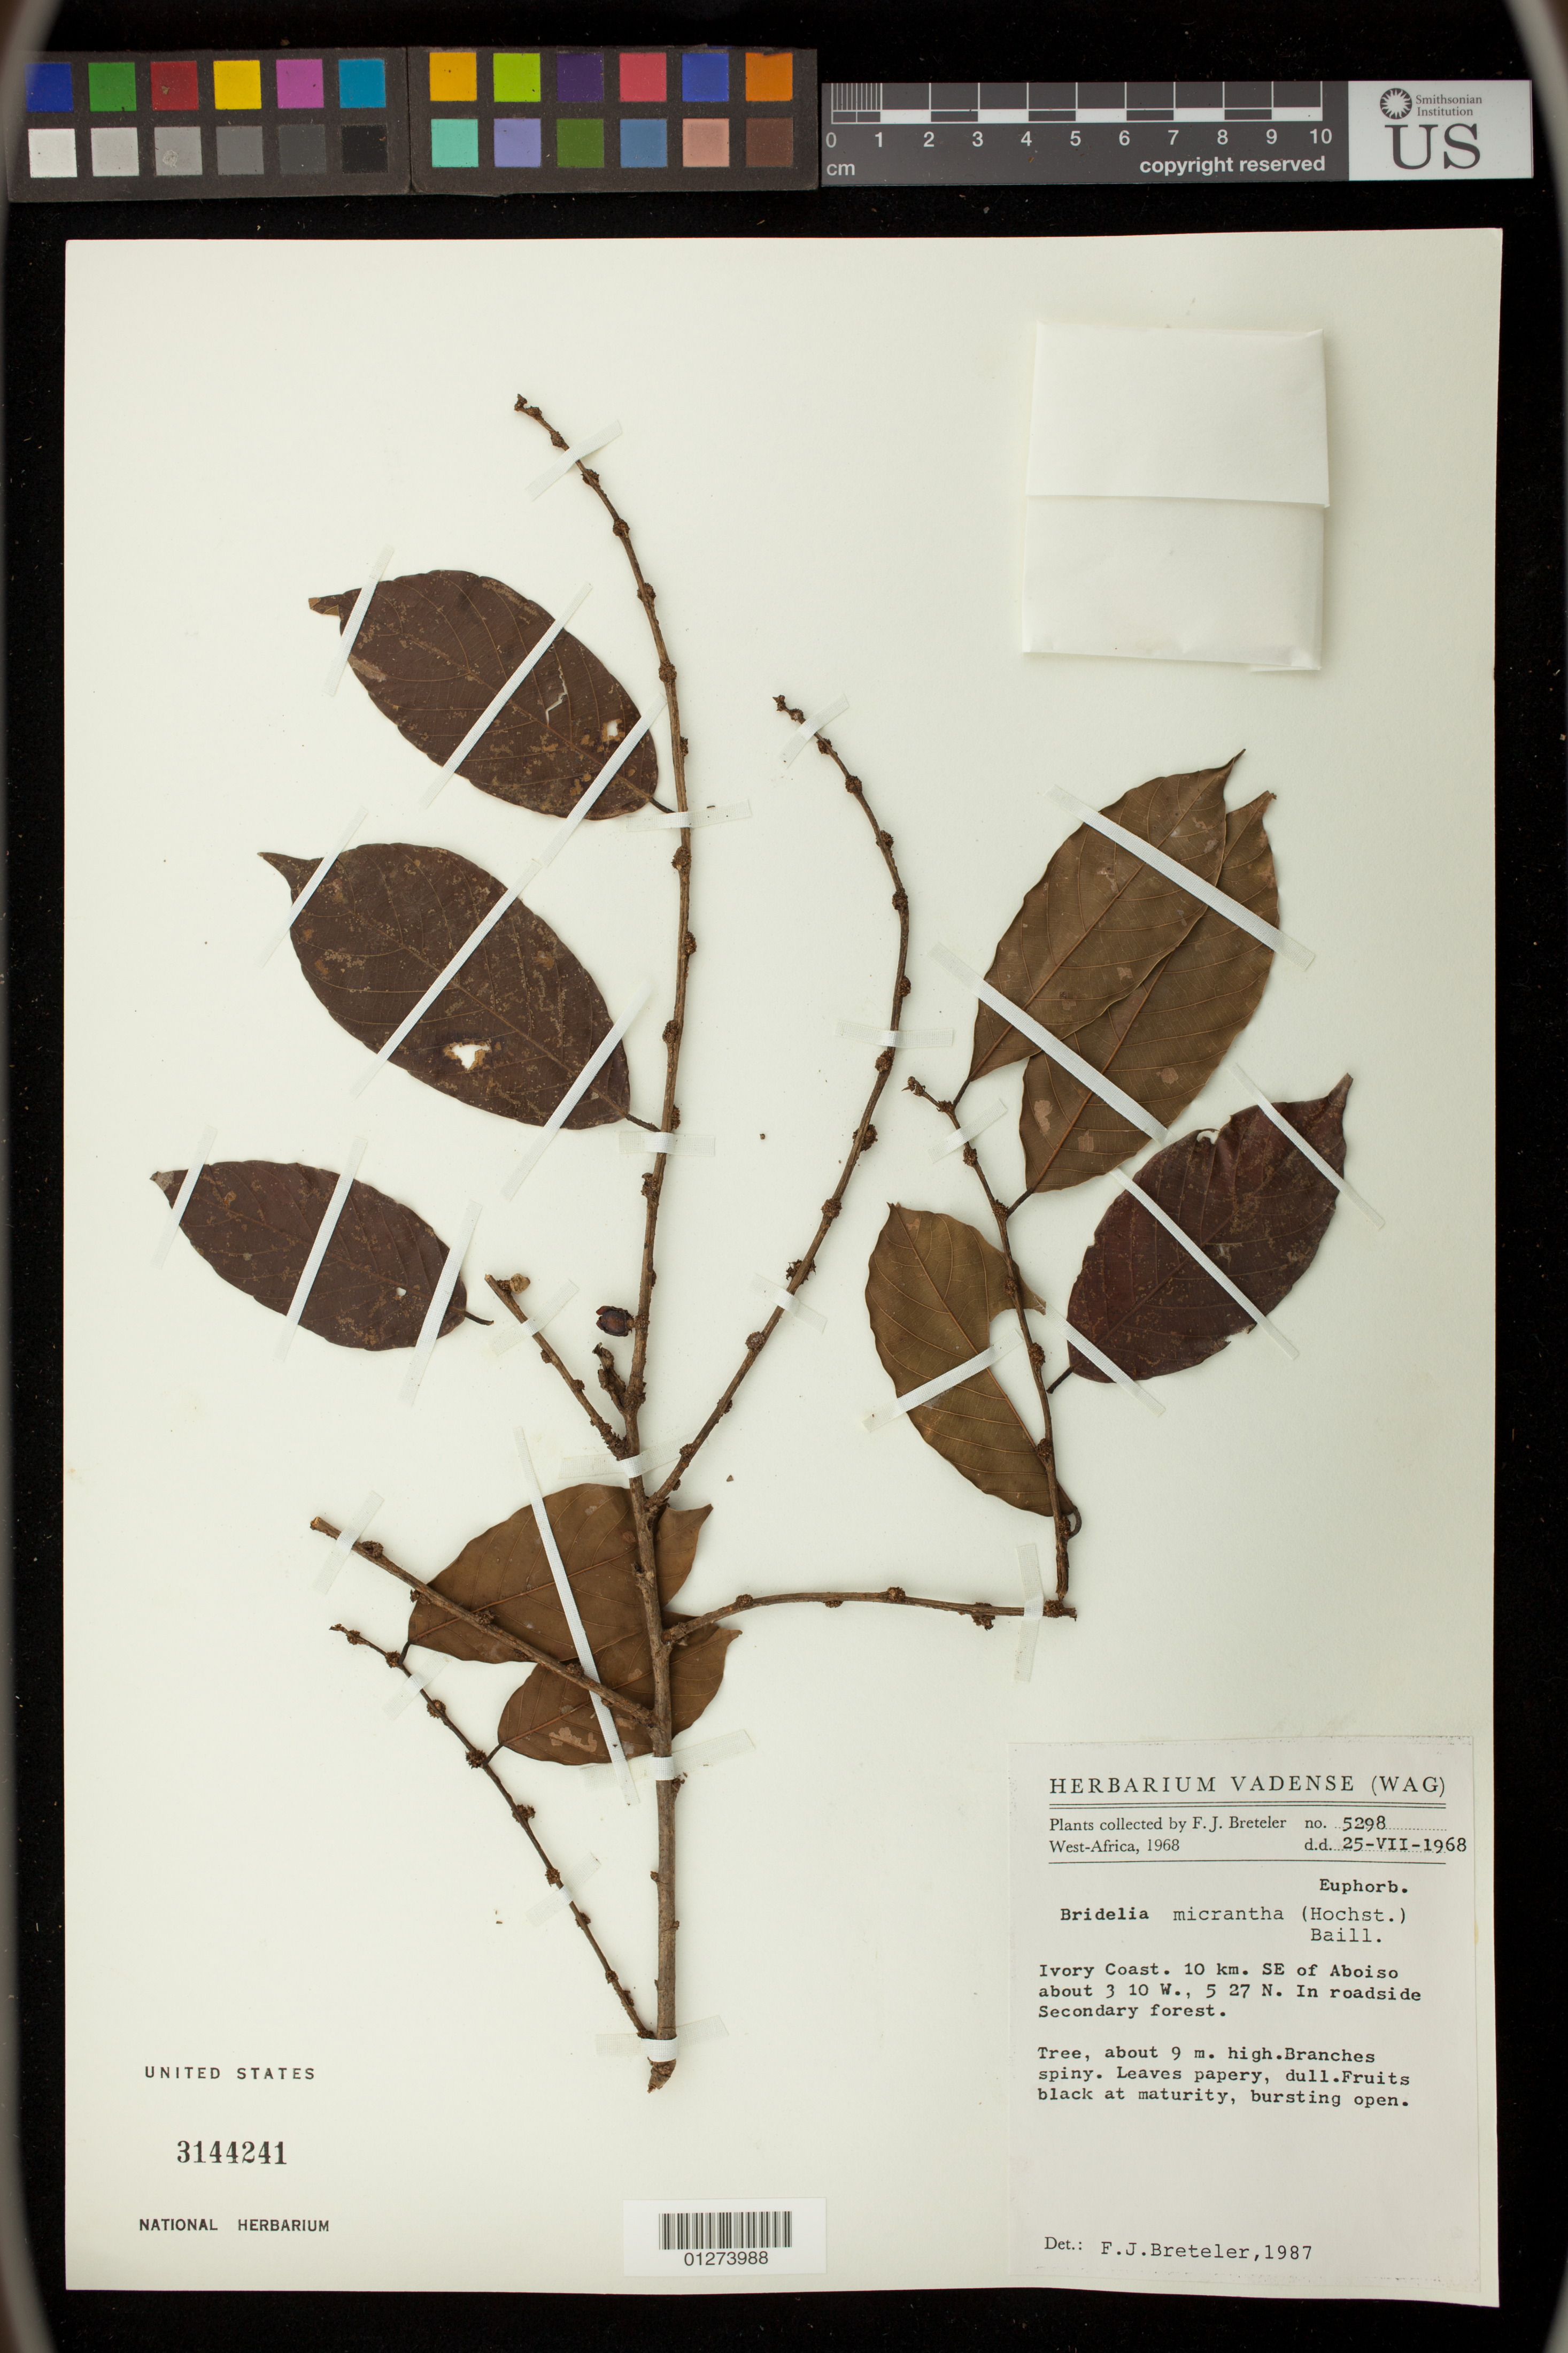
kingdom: Plantae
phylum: Tracheophyta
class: Magnoliopsida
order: Malpighiales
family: Phyllanthaceae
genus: Bridelia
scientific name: Bridelia micrantha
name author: (Hochst.) Baill.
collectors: F. J. Breteler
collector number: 5298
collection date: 1968-07-25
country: Ivory Coast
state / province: Comoe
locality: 10 km. SE of Aboiso. In roadside Secondary forest. Sud-Comoe.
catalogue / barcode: US 3144241